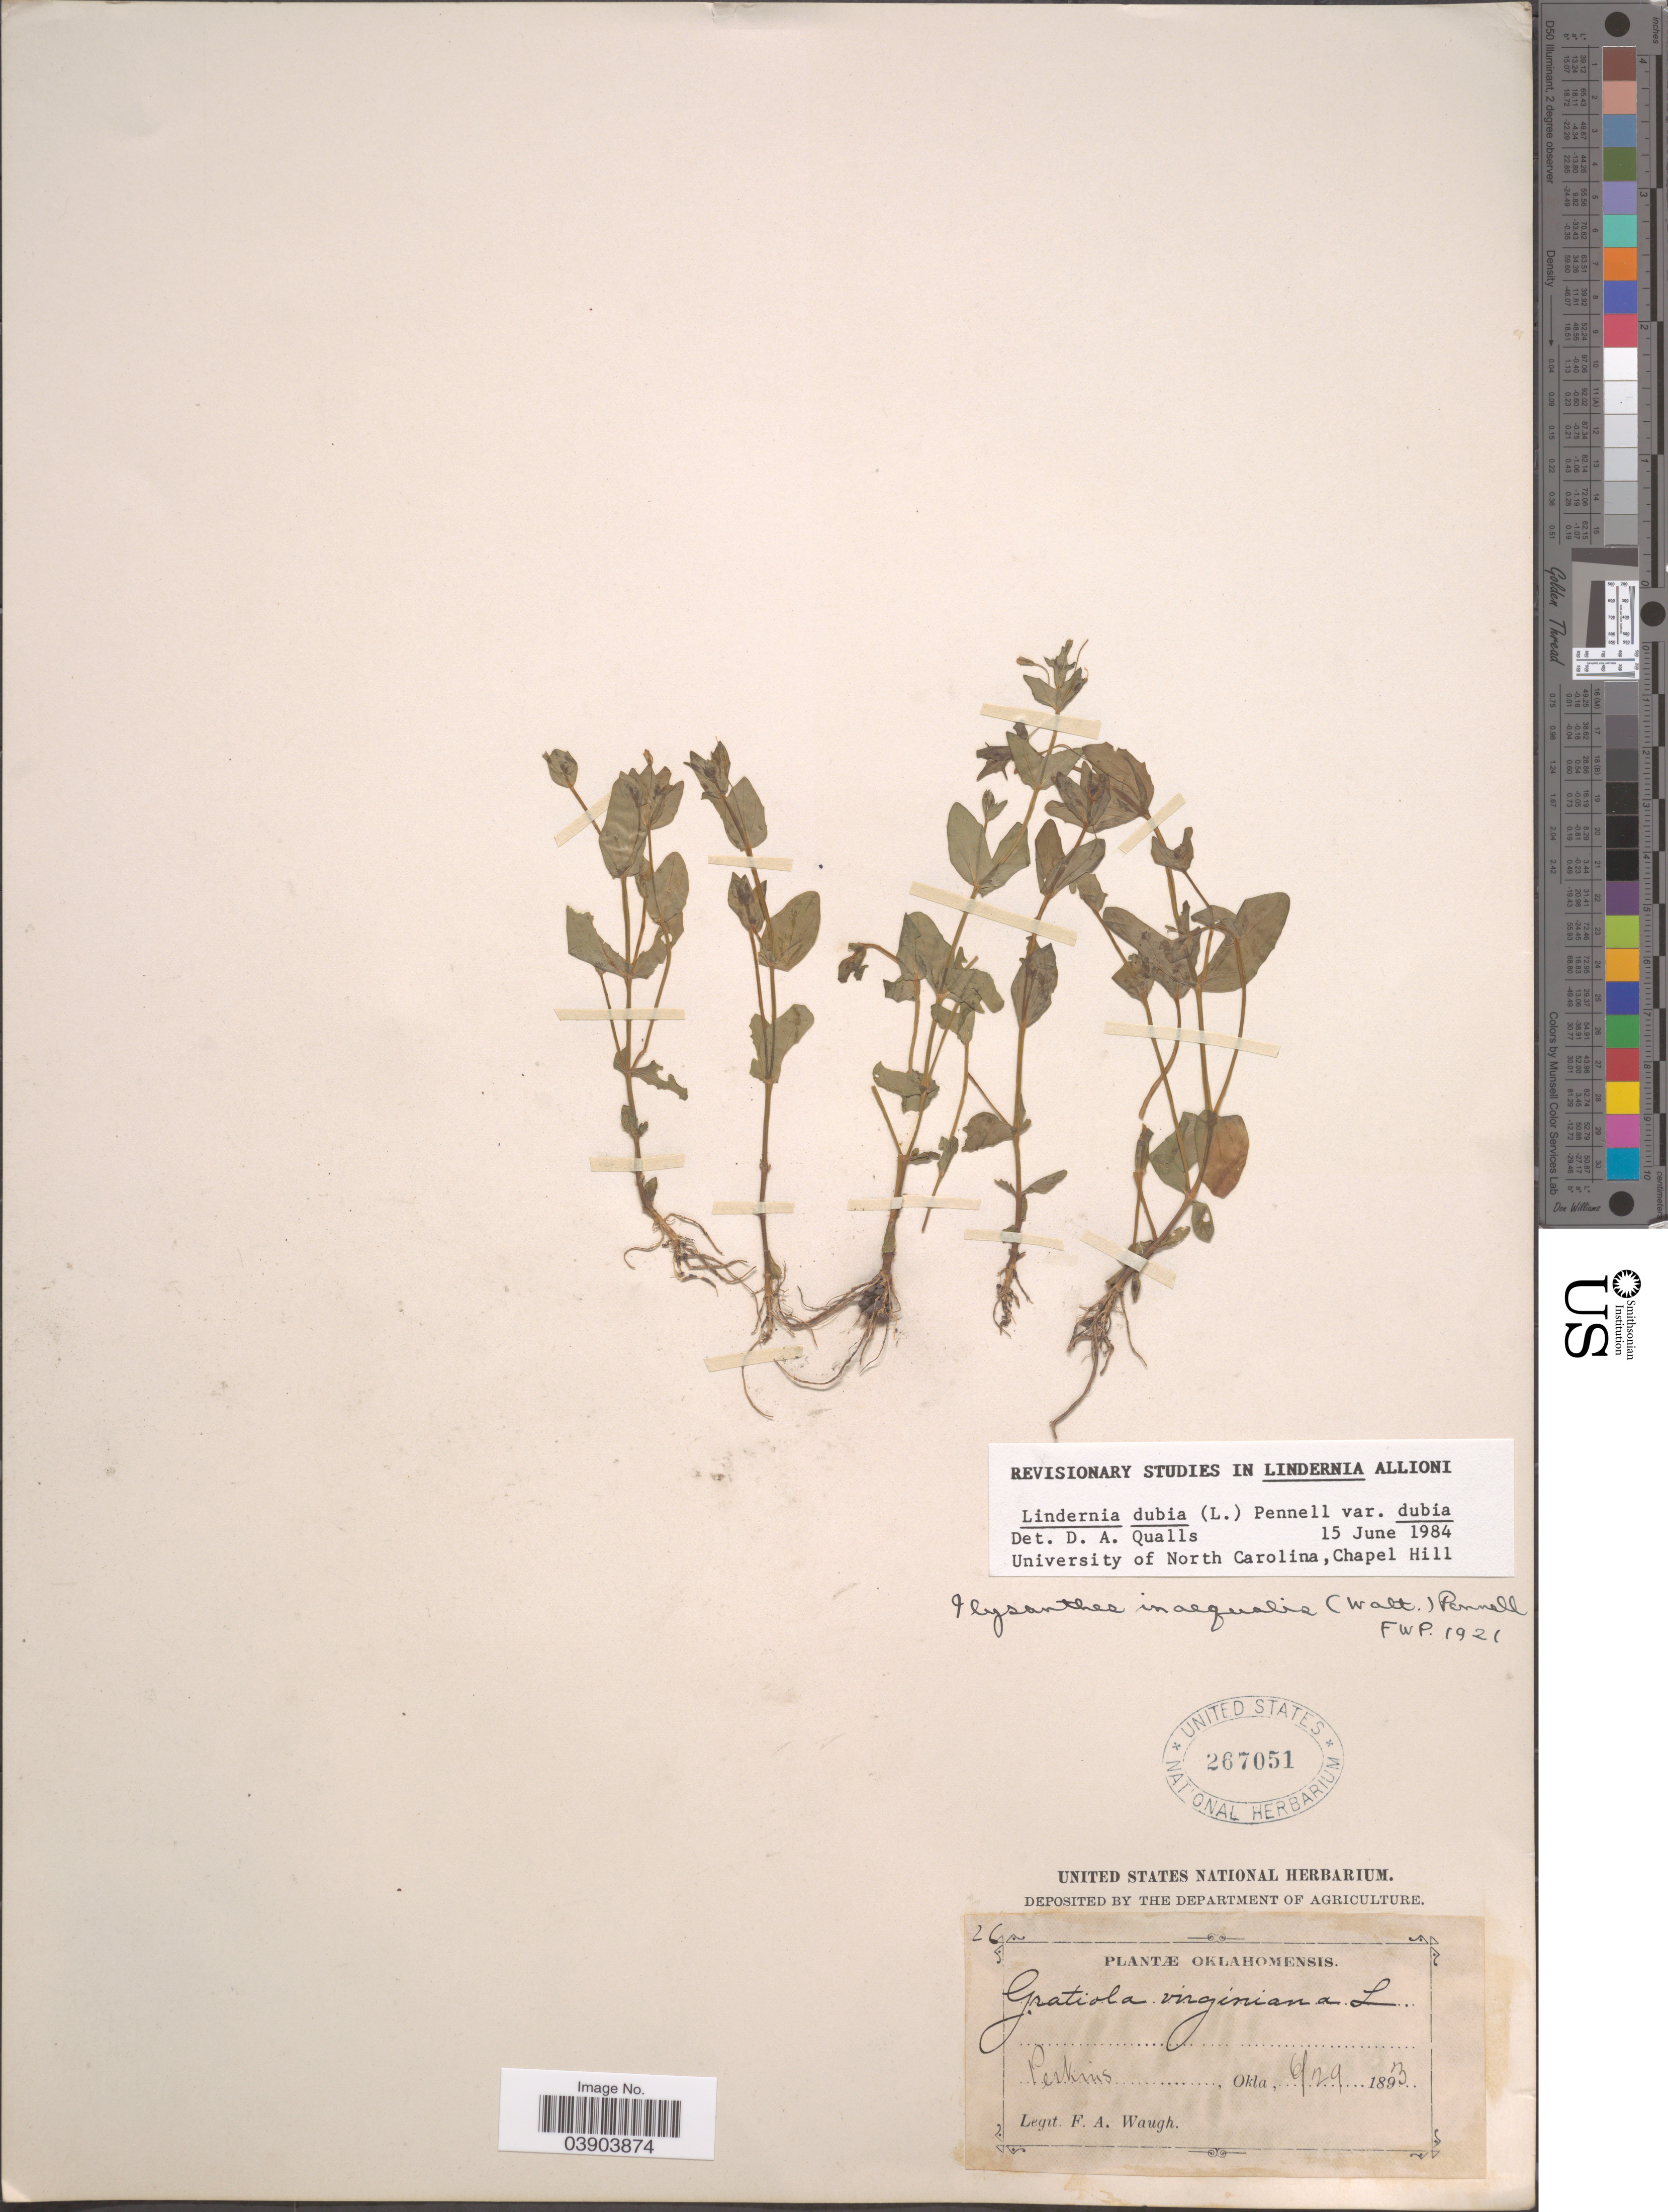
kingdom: Plantae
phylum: Tracheophyta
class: Magnoliopsida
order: Lamiales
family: Linderniaceae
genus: Lindernia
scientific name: Lindernia dubia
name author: (L.) Pennell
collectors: F. Waugh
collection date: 1893-06-29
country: United States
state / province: Oklahoma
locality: Oklahomensis. Perkins.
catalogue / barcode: US 267051